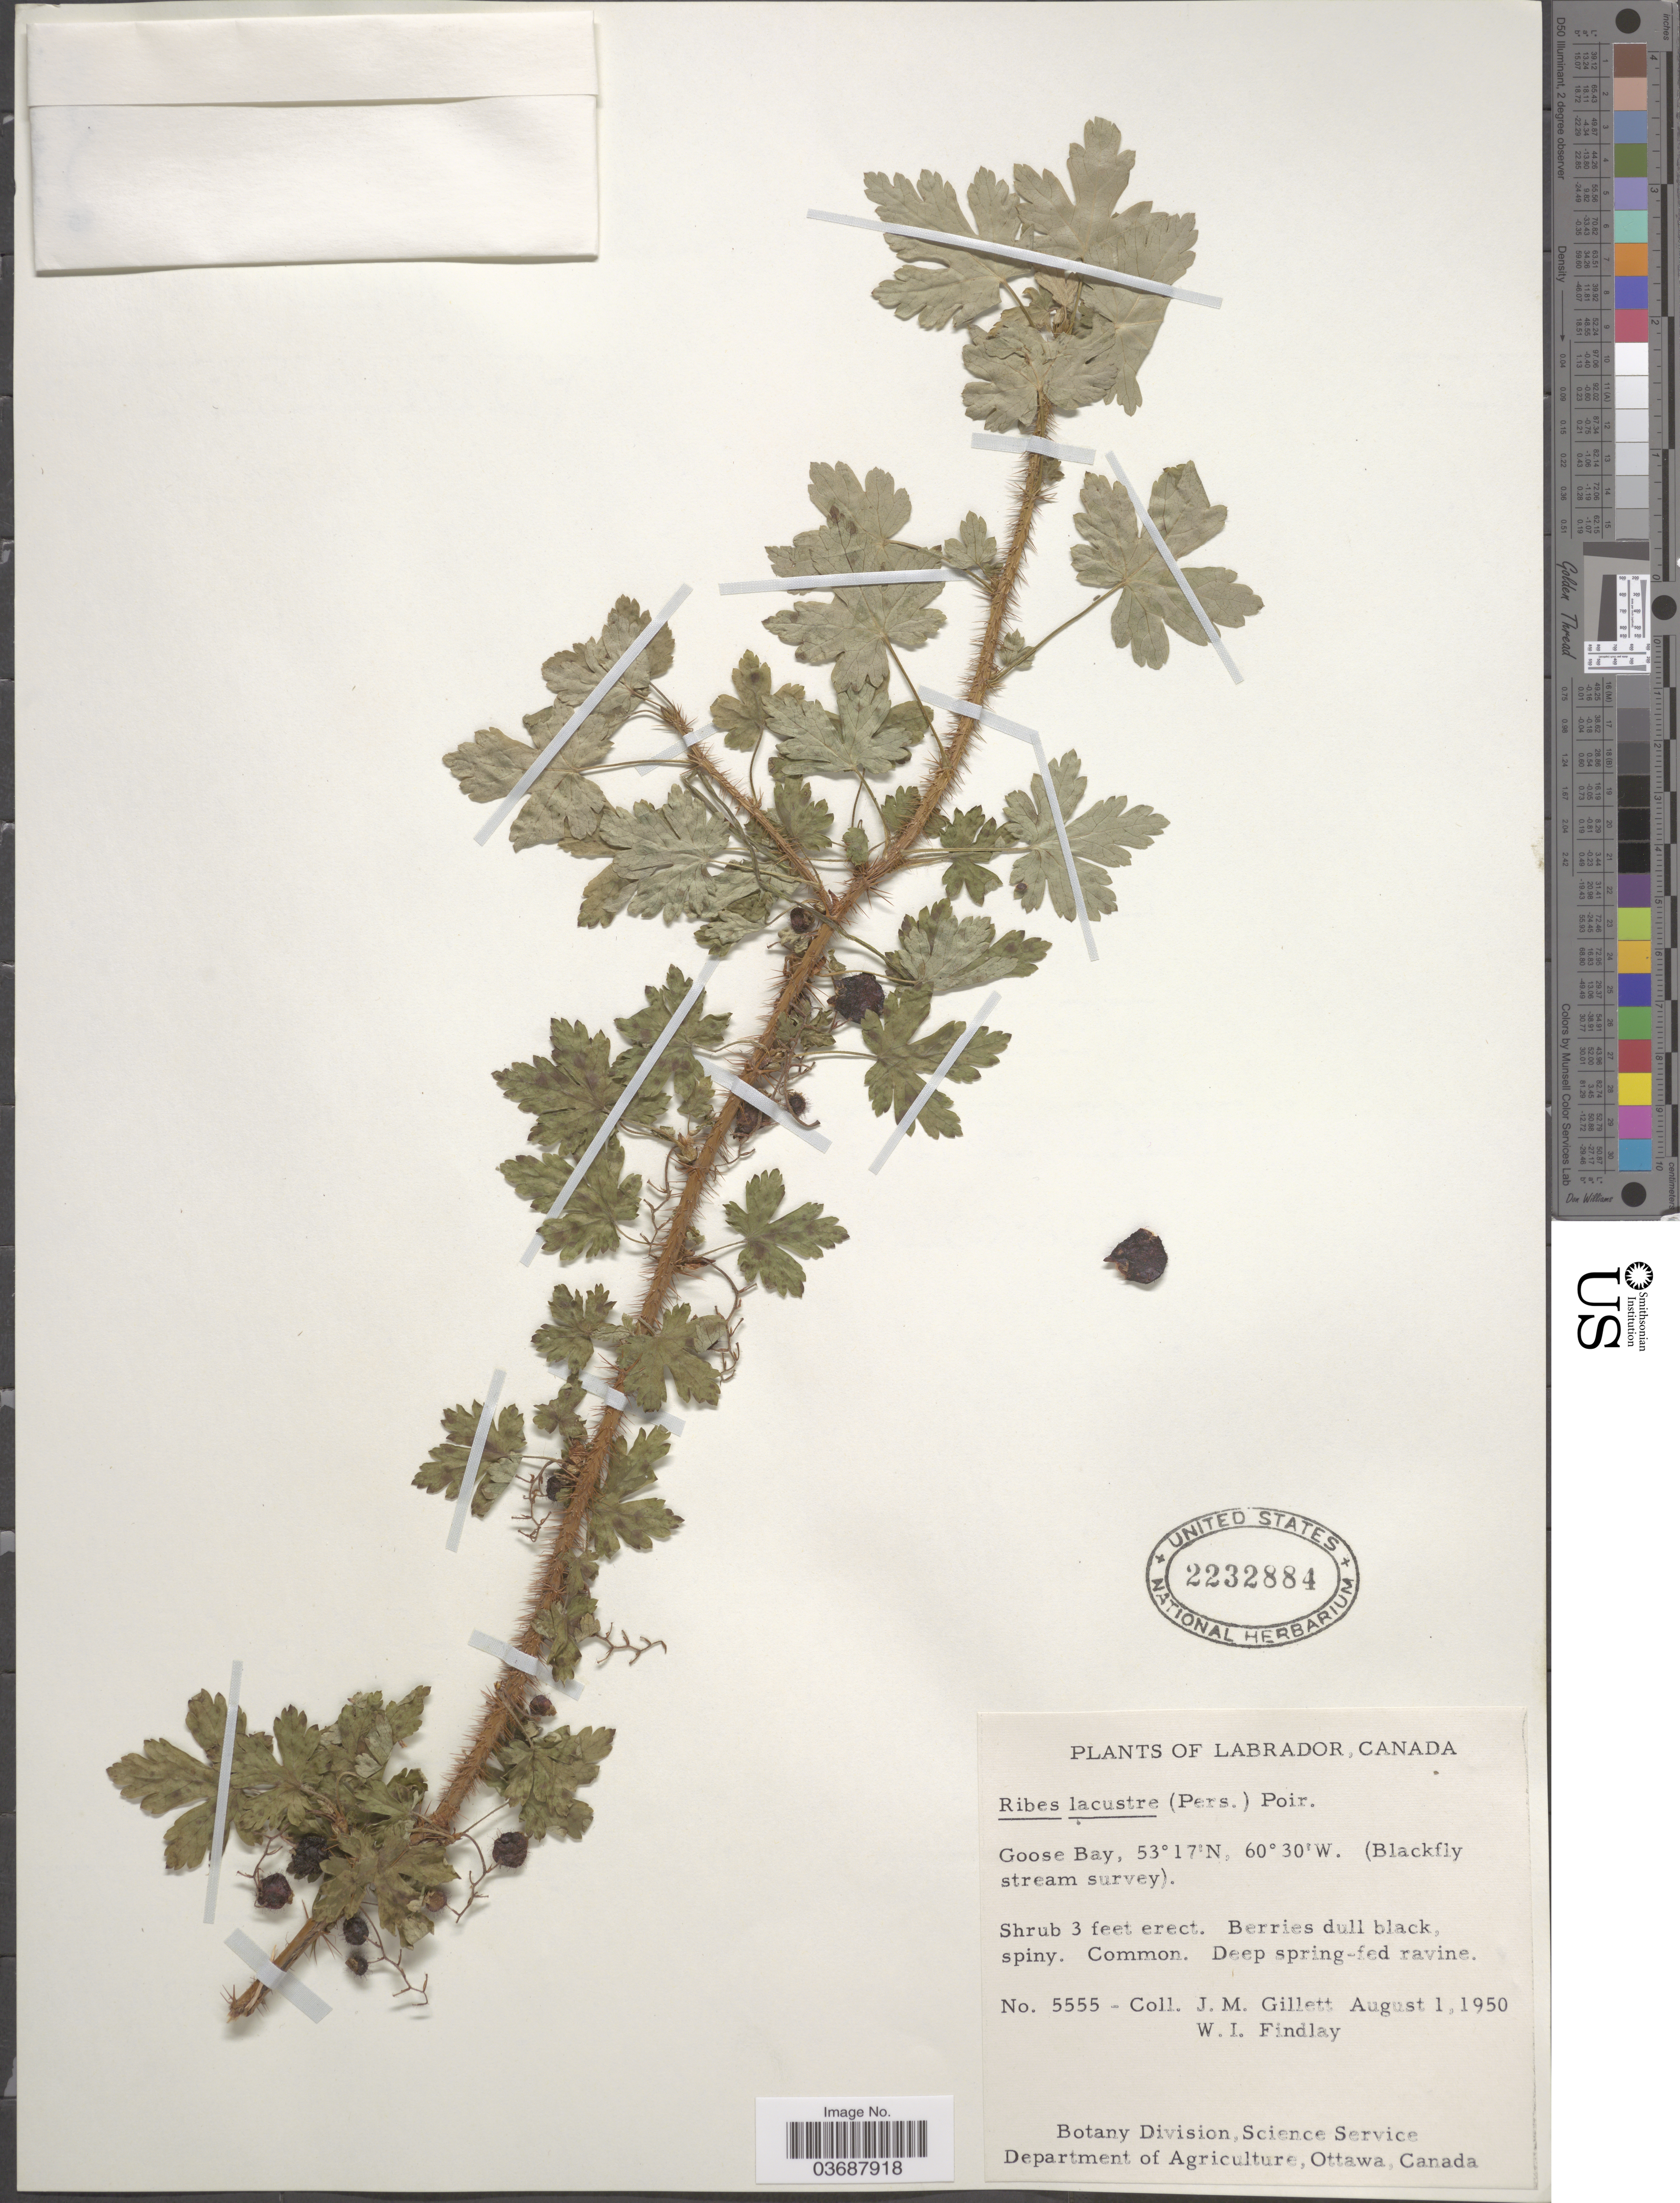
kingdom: Plantae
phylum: Tracheophyta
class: Magnoliopsida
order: Saxifragales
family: Grossulariaceae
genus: Ribes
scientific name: Ribes lacustre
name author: (Pers.) Poir.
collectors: J. M. Gillett & W. Findlay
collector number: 5555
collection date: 1950-08-01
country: Canada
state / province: Newfoundland and Labrador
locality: Labrador. Goose Bay. (Blackfly stream survey).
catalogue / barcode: US 2232884